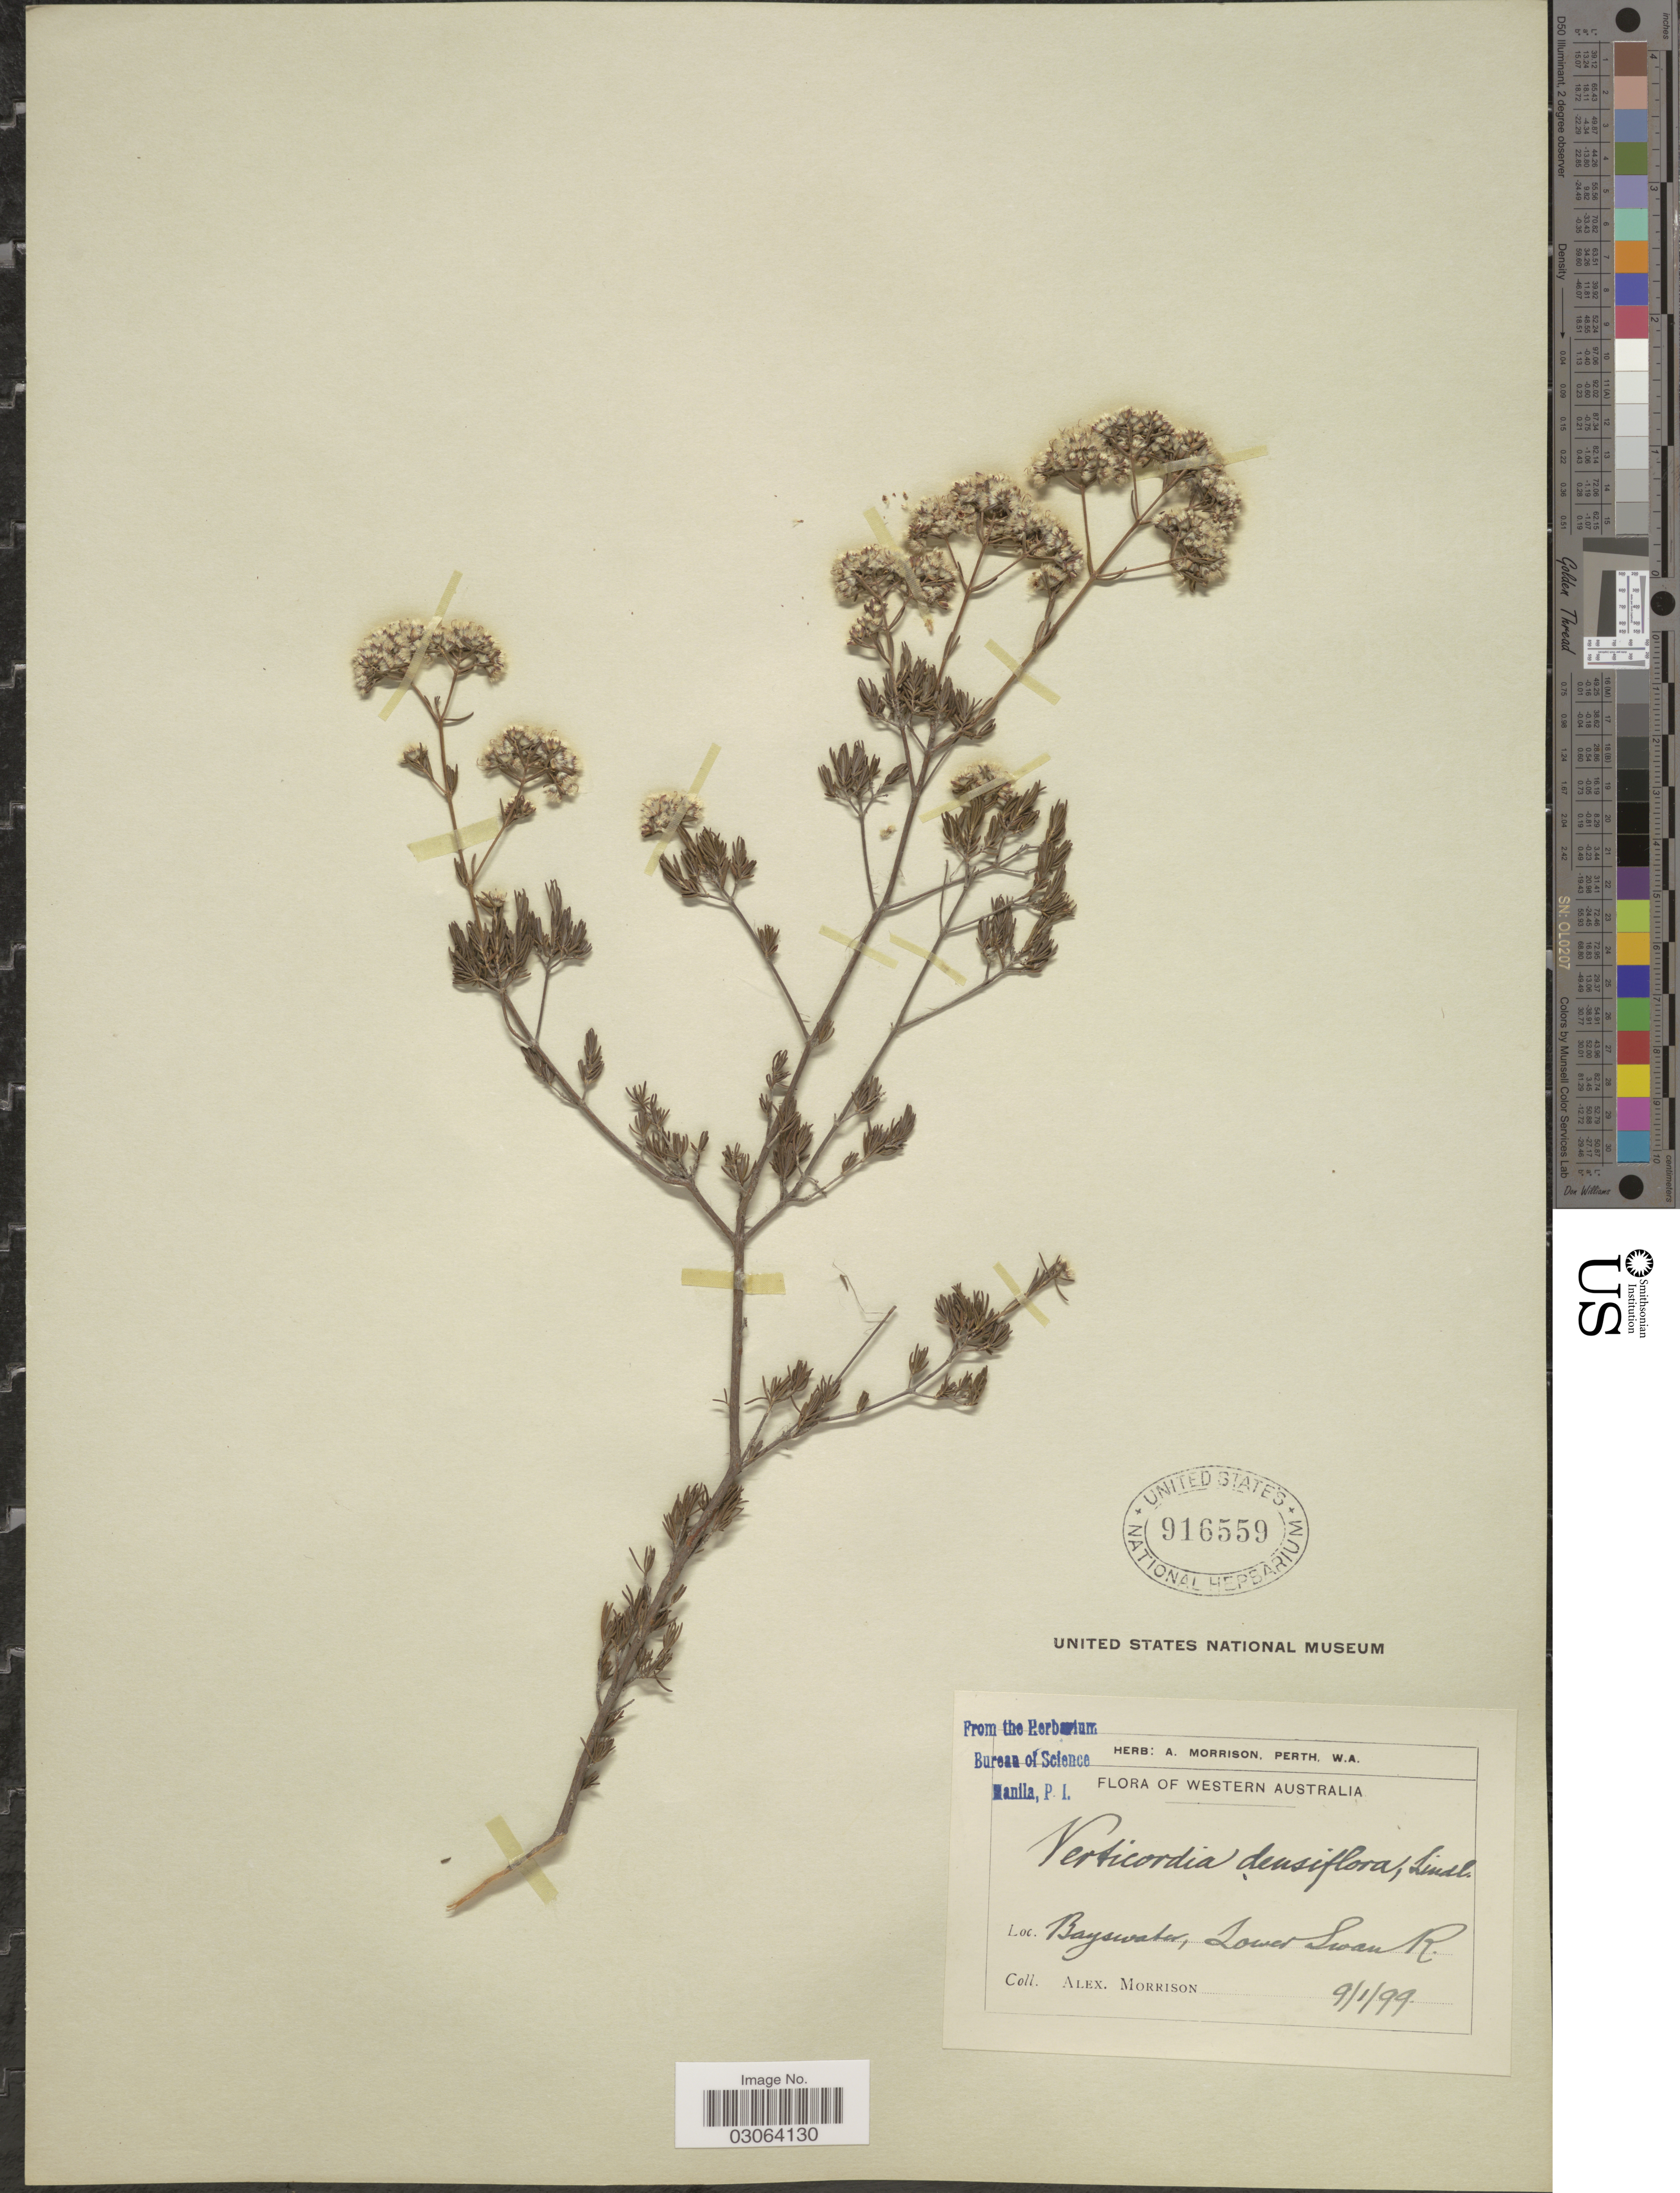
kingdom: Plantae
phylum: Tracheophyta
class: Magnoliopsida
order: Myrtales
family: Myrtaceae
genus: Verticordia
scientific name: Verticordia densiflora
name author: Lindl.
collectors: A. Morrison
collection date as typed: Transcribed d/m/y: 9/1/99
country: Australia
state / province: Western Australia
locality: Bayswater, Lower Swan R.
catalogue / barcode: US 916559